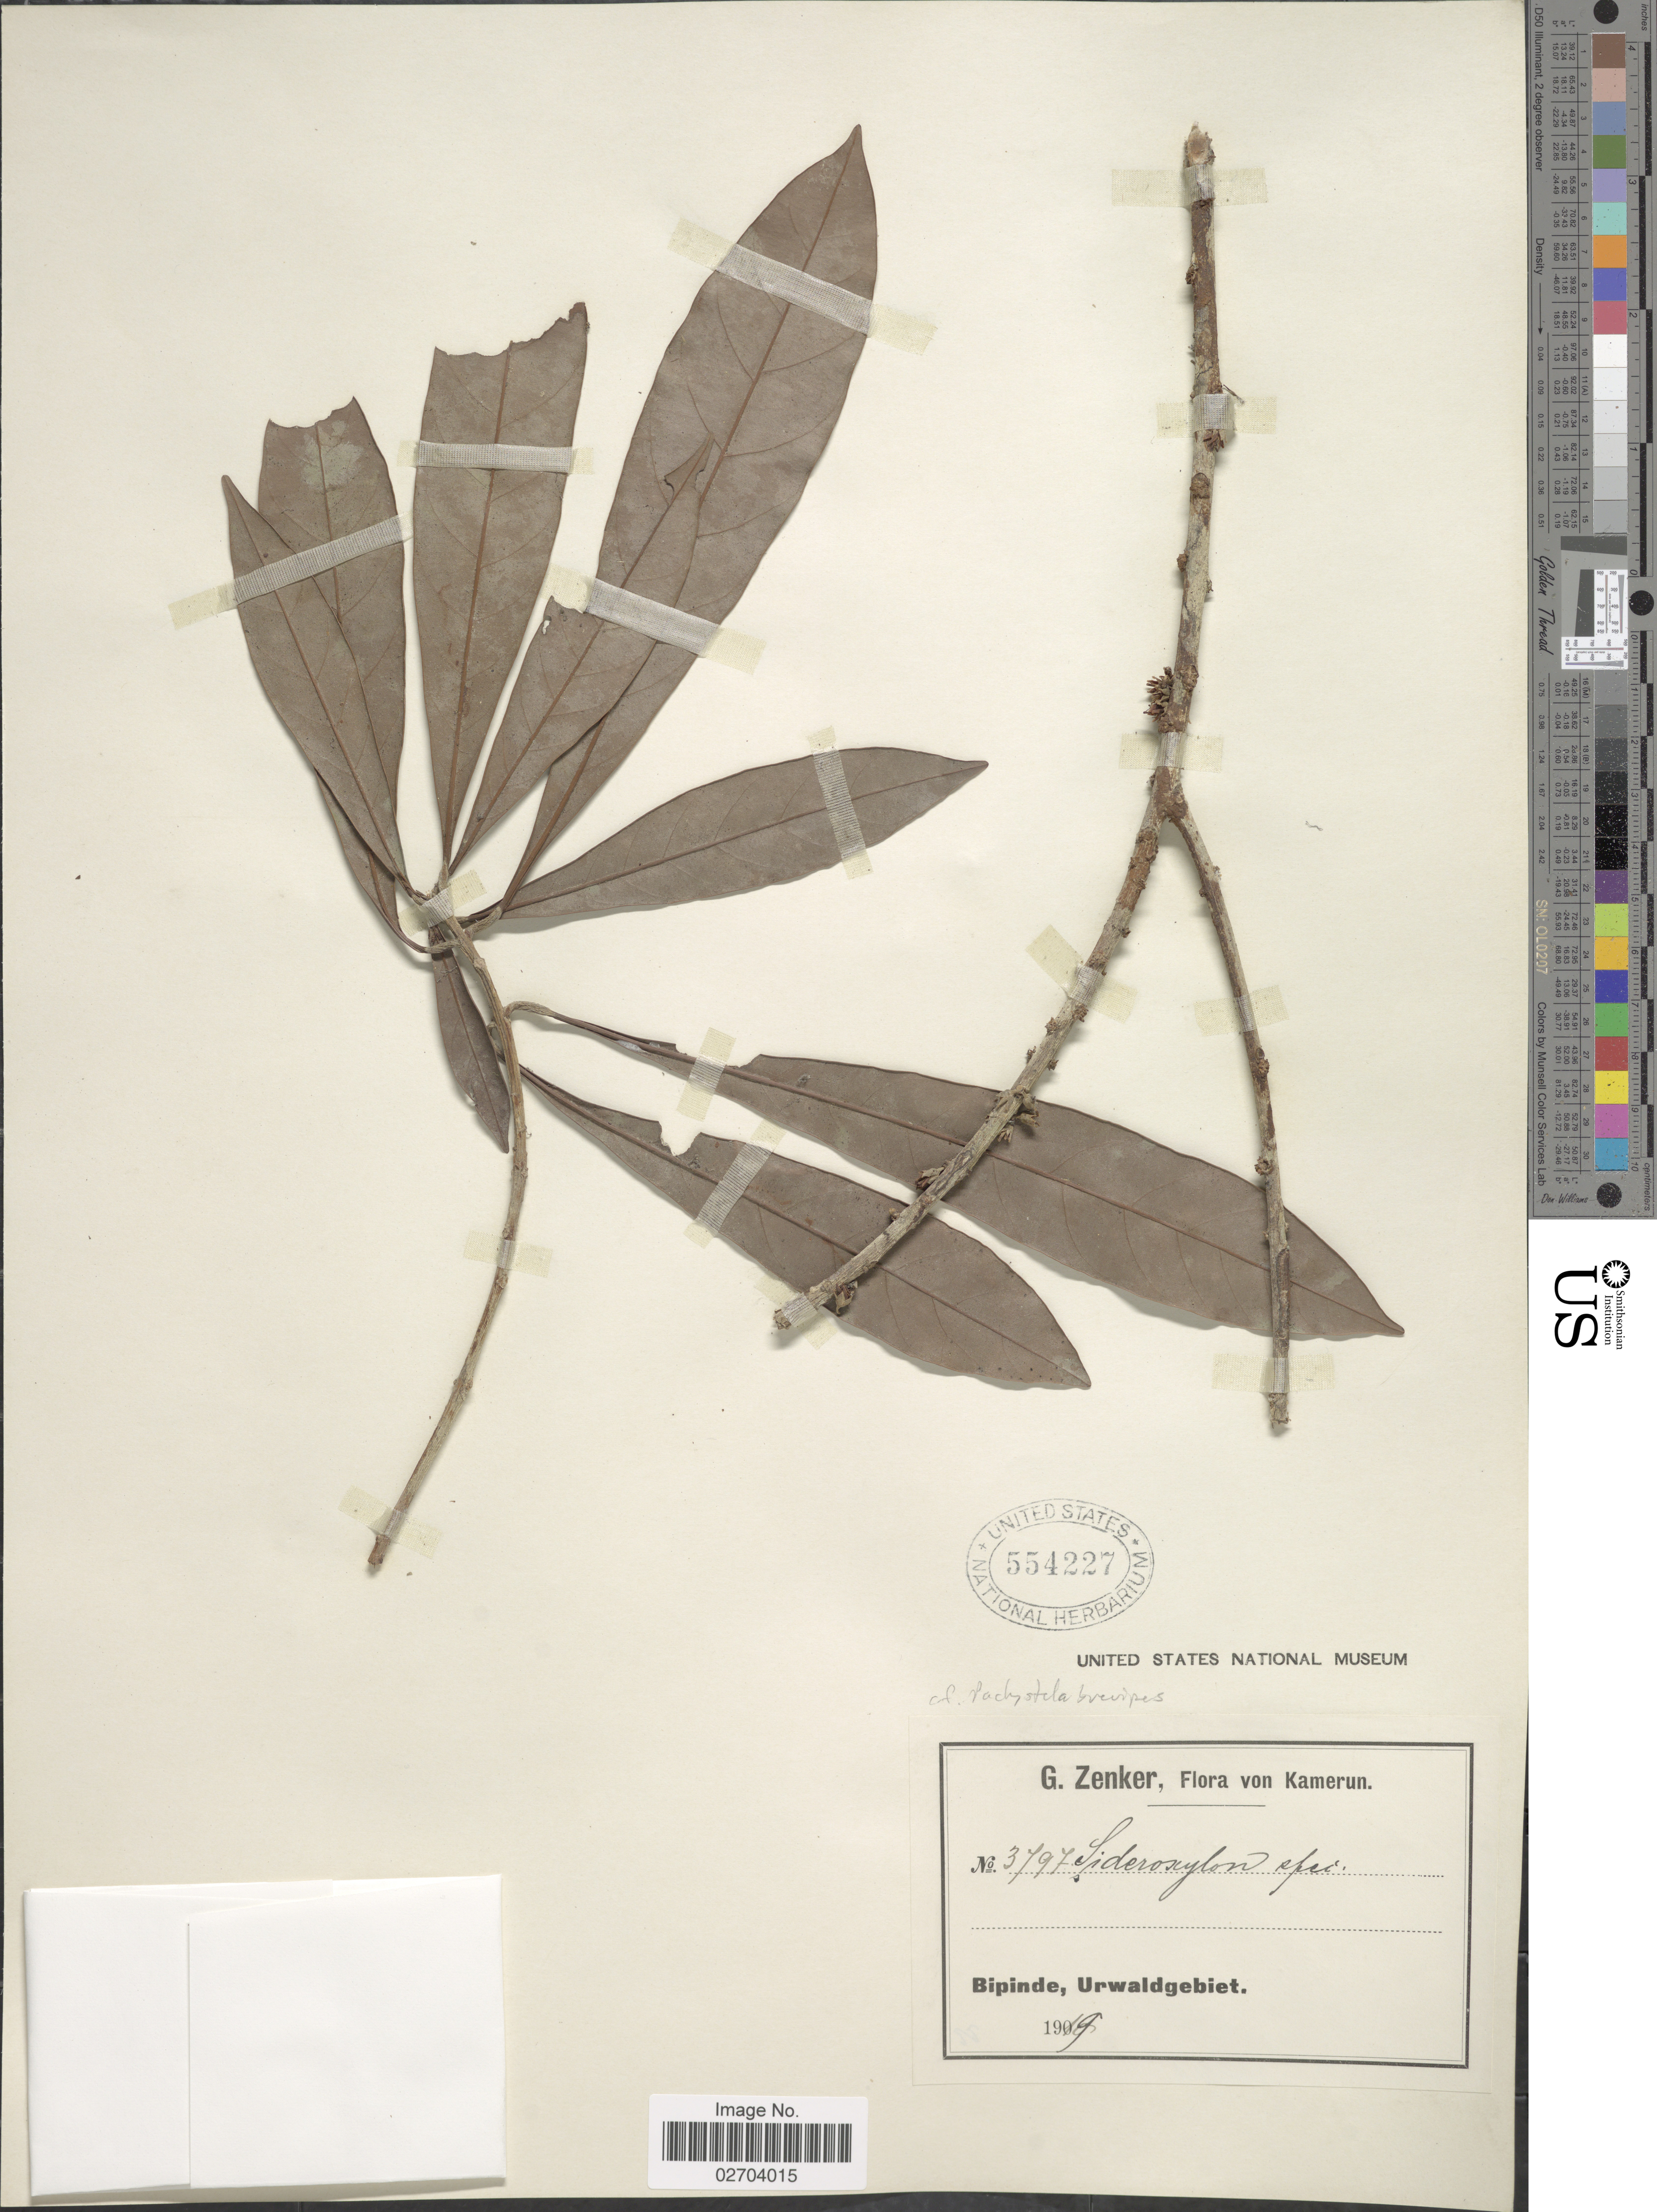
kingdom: Plantae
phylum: Tracheophyta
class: Magnoliopsida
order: Ericales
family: Sapotaceae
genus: Sideroxylon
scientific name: Sideroxylon sp.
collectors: G. A. Zenker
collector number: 3797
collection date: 1909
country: Cameroon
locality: Kamerun, Bipinde, Urwaldgebiet.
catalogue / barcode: US 554227